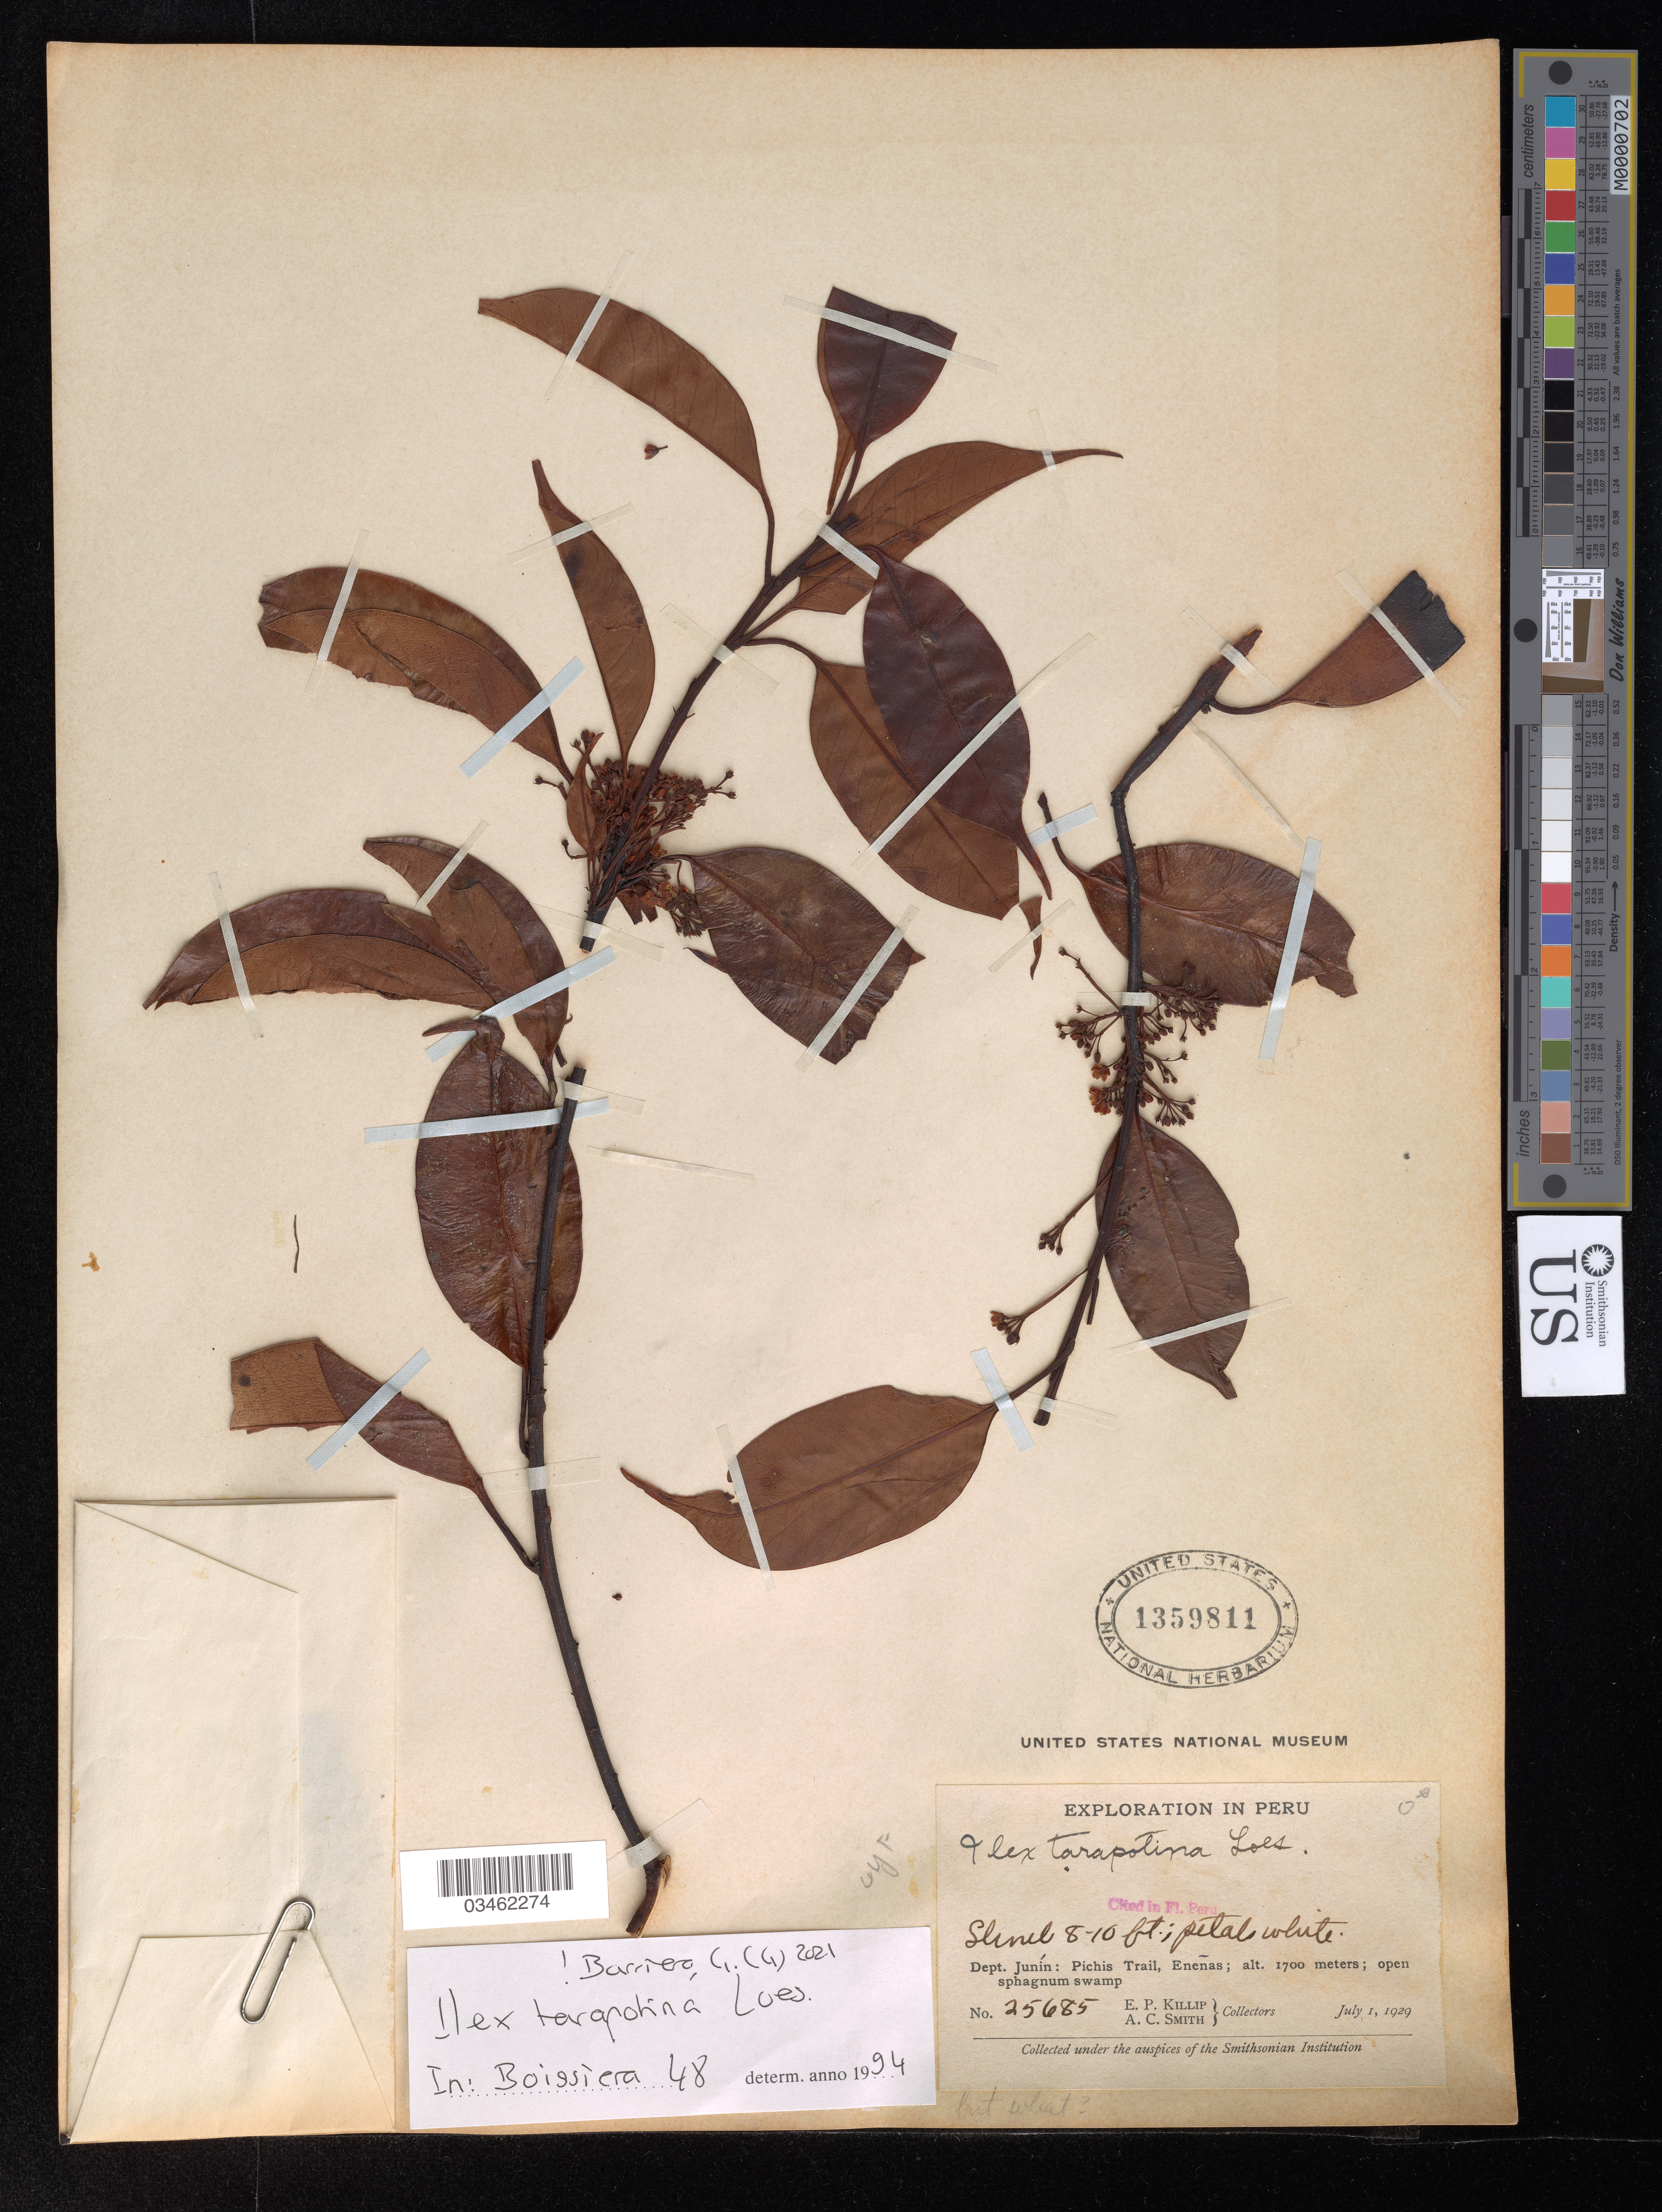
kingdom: Plantae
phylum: Tracheophyta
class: Magnoliopsida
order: Aquifoliales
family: Aquifoliaceae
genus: Ilex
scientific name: Ilex teratopis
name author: Loes.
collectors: E. P. Killip & A. C. Smith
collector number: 25685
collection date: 1929-07-01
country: Peru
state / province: Junín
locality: Pichis Trail, Eneñas.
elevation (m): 1700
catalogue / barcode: US 1359811